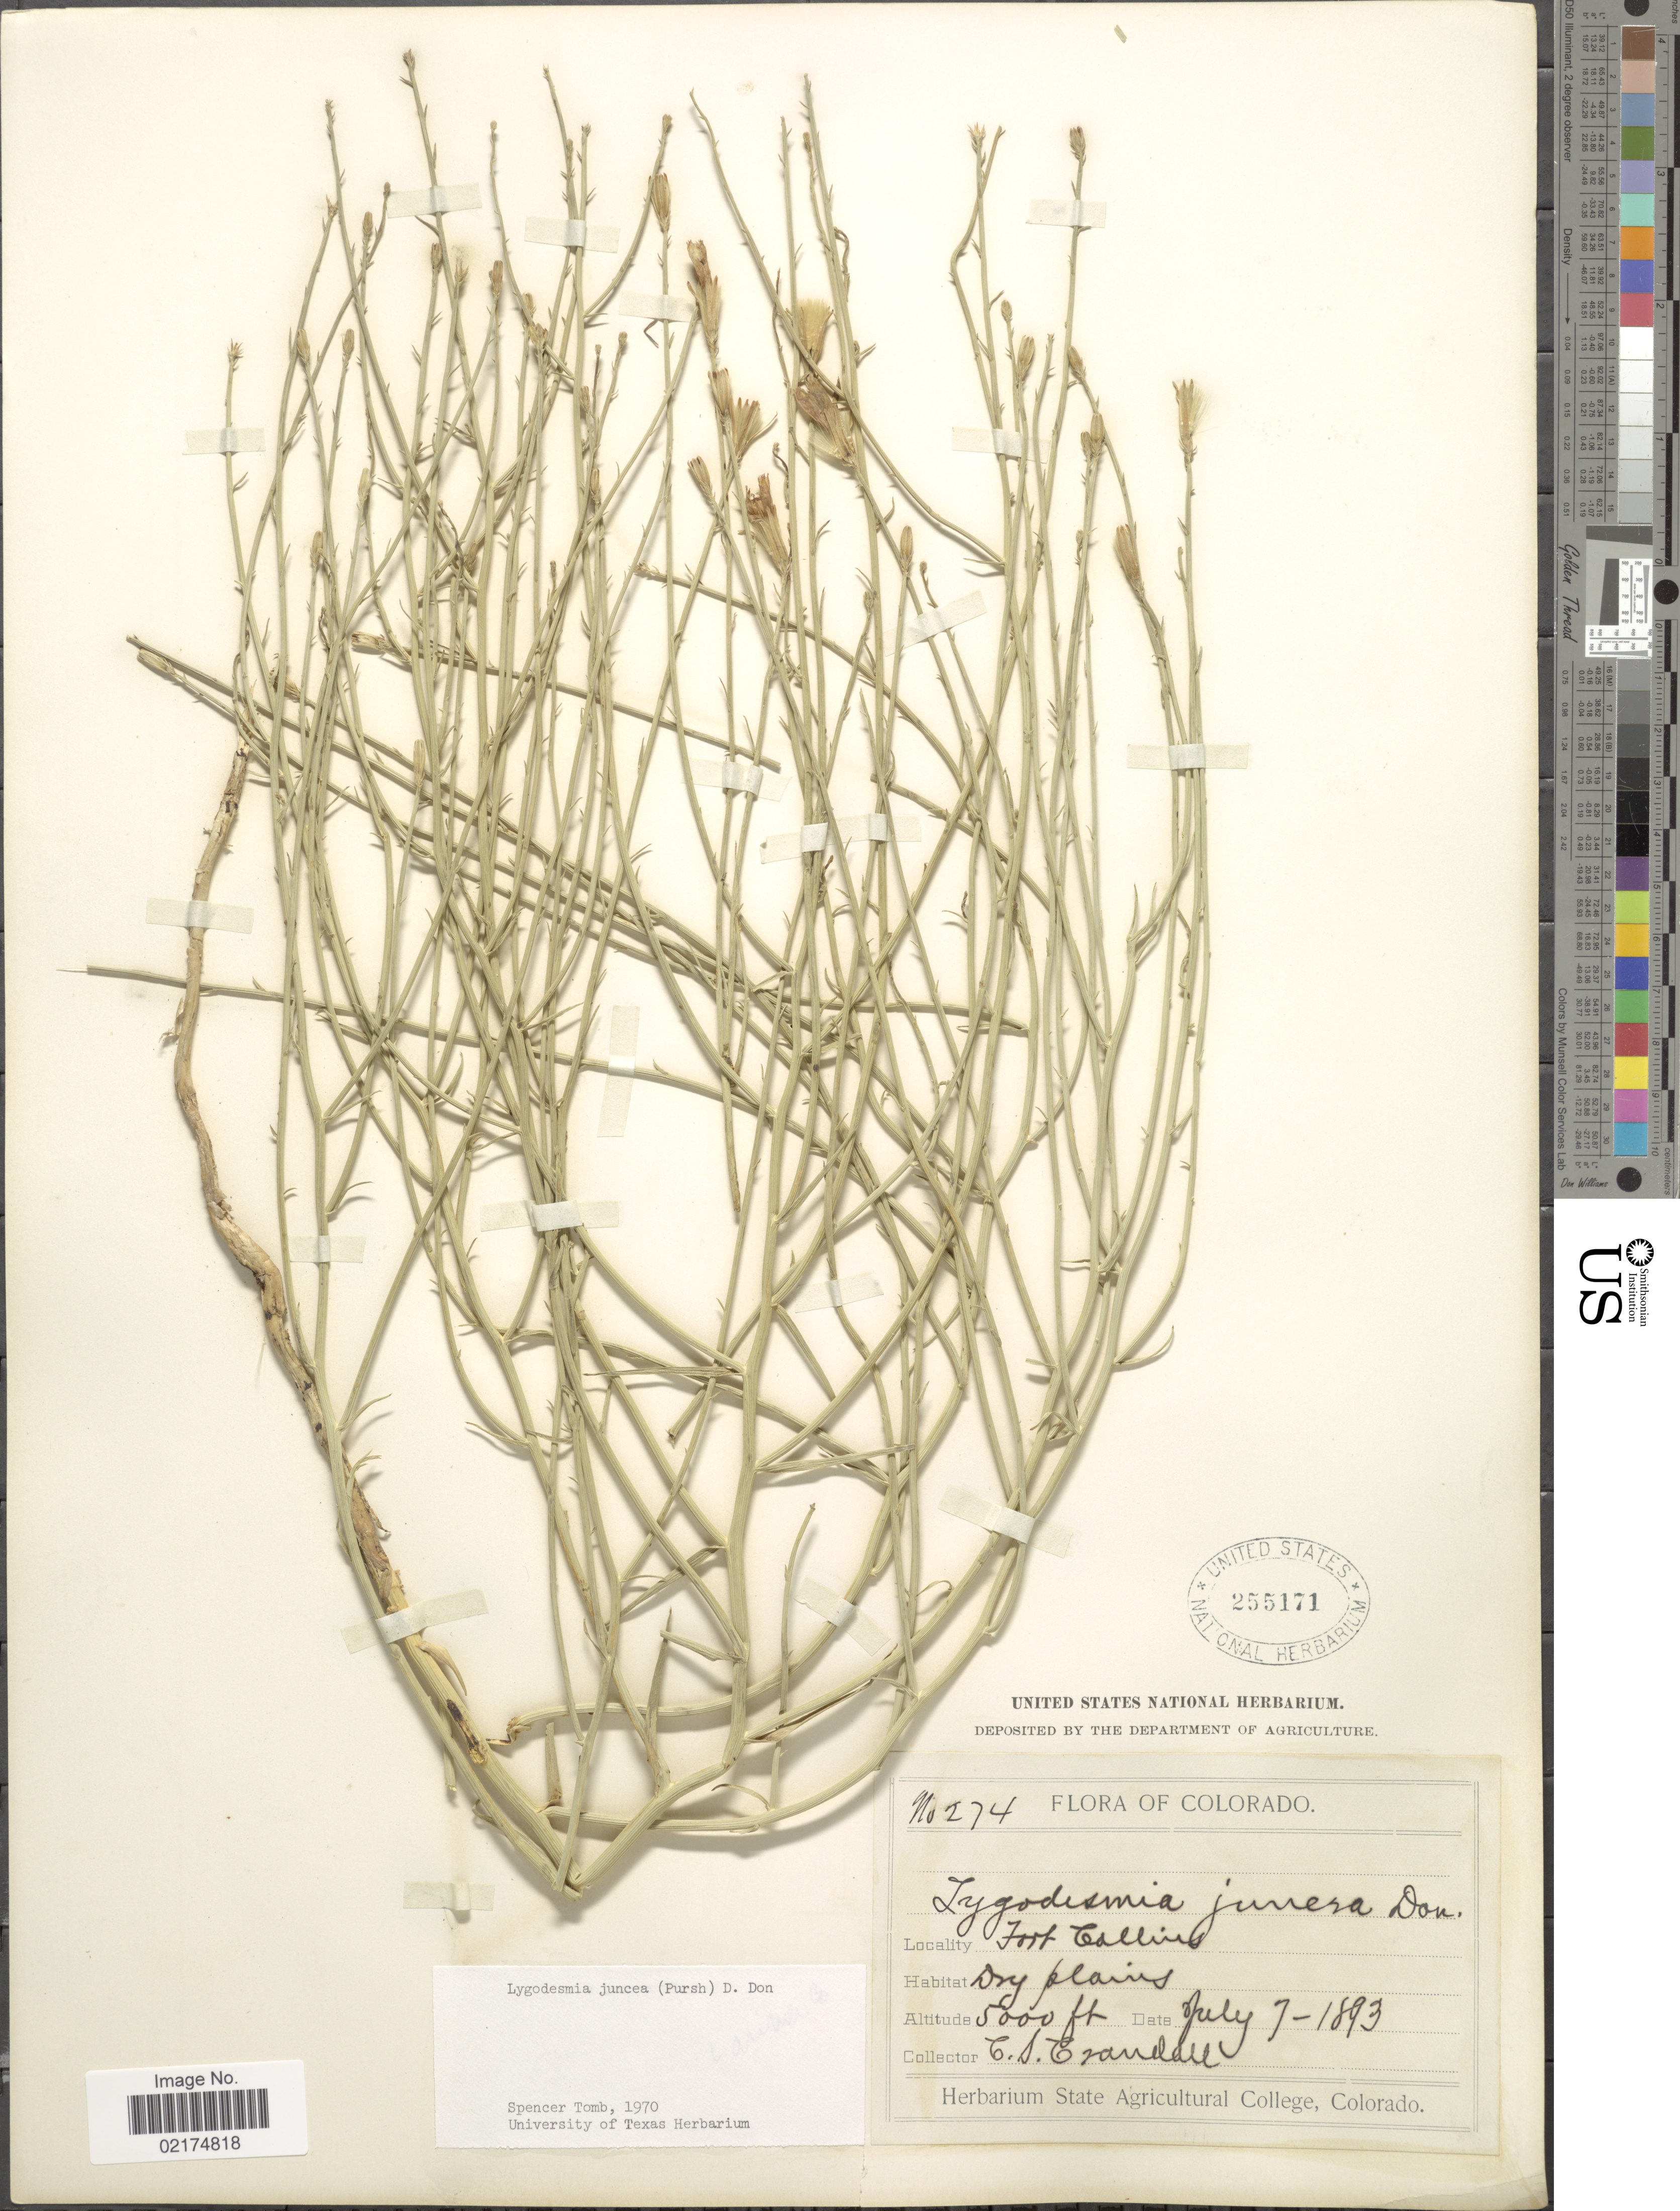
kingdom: Plantae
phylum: Tracheophyta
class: Magnoliopsida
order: Asterales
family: Asteraceae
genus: Lygodesmia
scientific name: Lygodesmia juncea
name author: D. Don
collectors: C. Crandall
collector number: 274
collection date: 1893-07-07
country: United States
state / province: Colorado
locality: Fort Collins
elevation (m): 1524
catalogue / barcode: US 255171